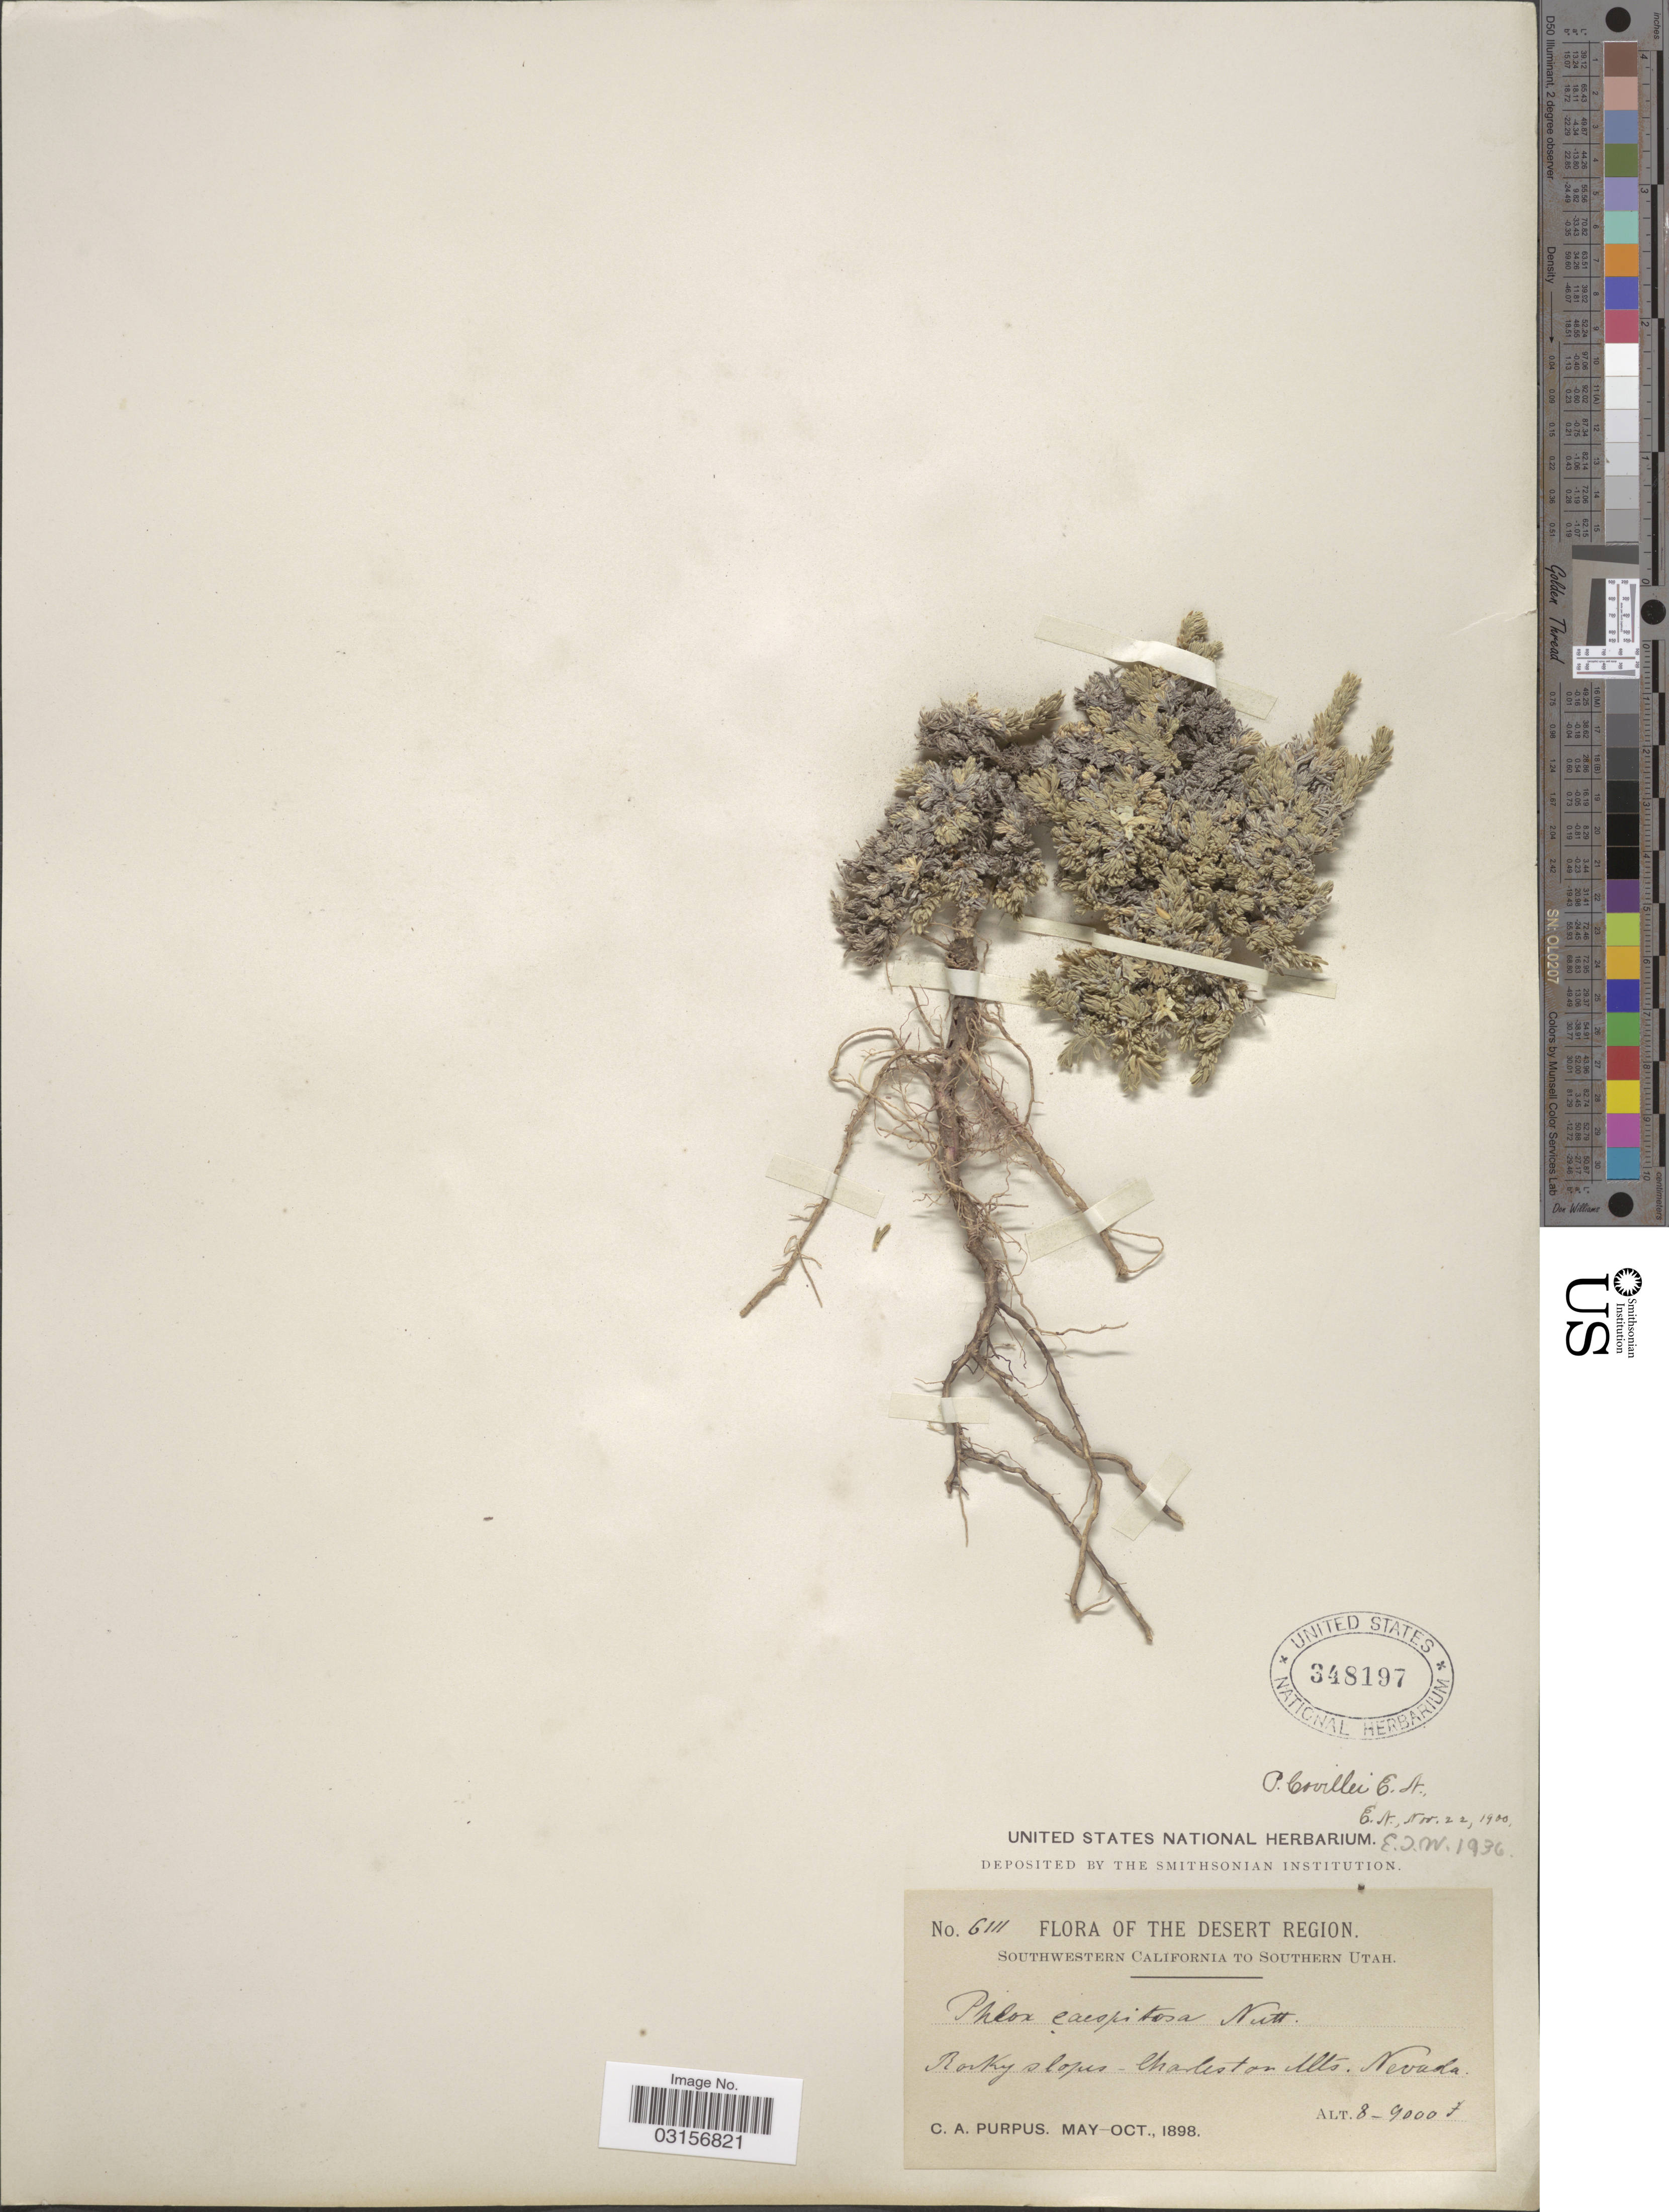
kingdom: Plantae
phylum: Tracheophyta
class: Magnoliopsida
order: Ericales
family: Polemoniaceae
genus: Phlox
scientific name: Phlox covillei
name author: E.E. Nelson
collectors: C. A. Purpus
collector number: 6111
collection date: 1898-05/1898-10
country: United States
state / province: Nevada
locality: The Desert Region, Rocky slope, Charleston Mts., Nevada.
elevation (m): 2438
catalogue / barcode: US 348197